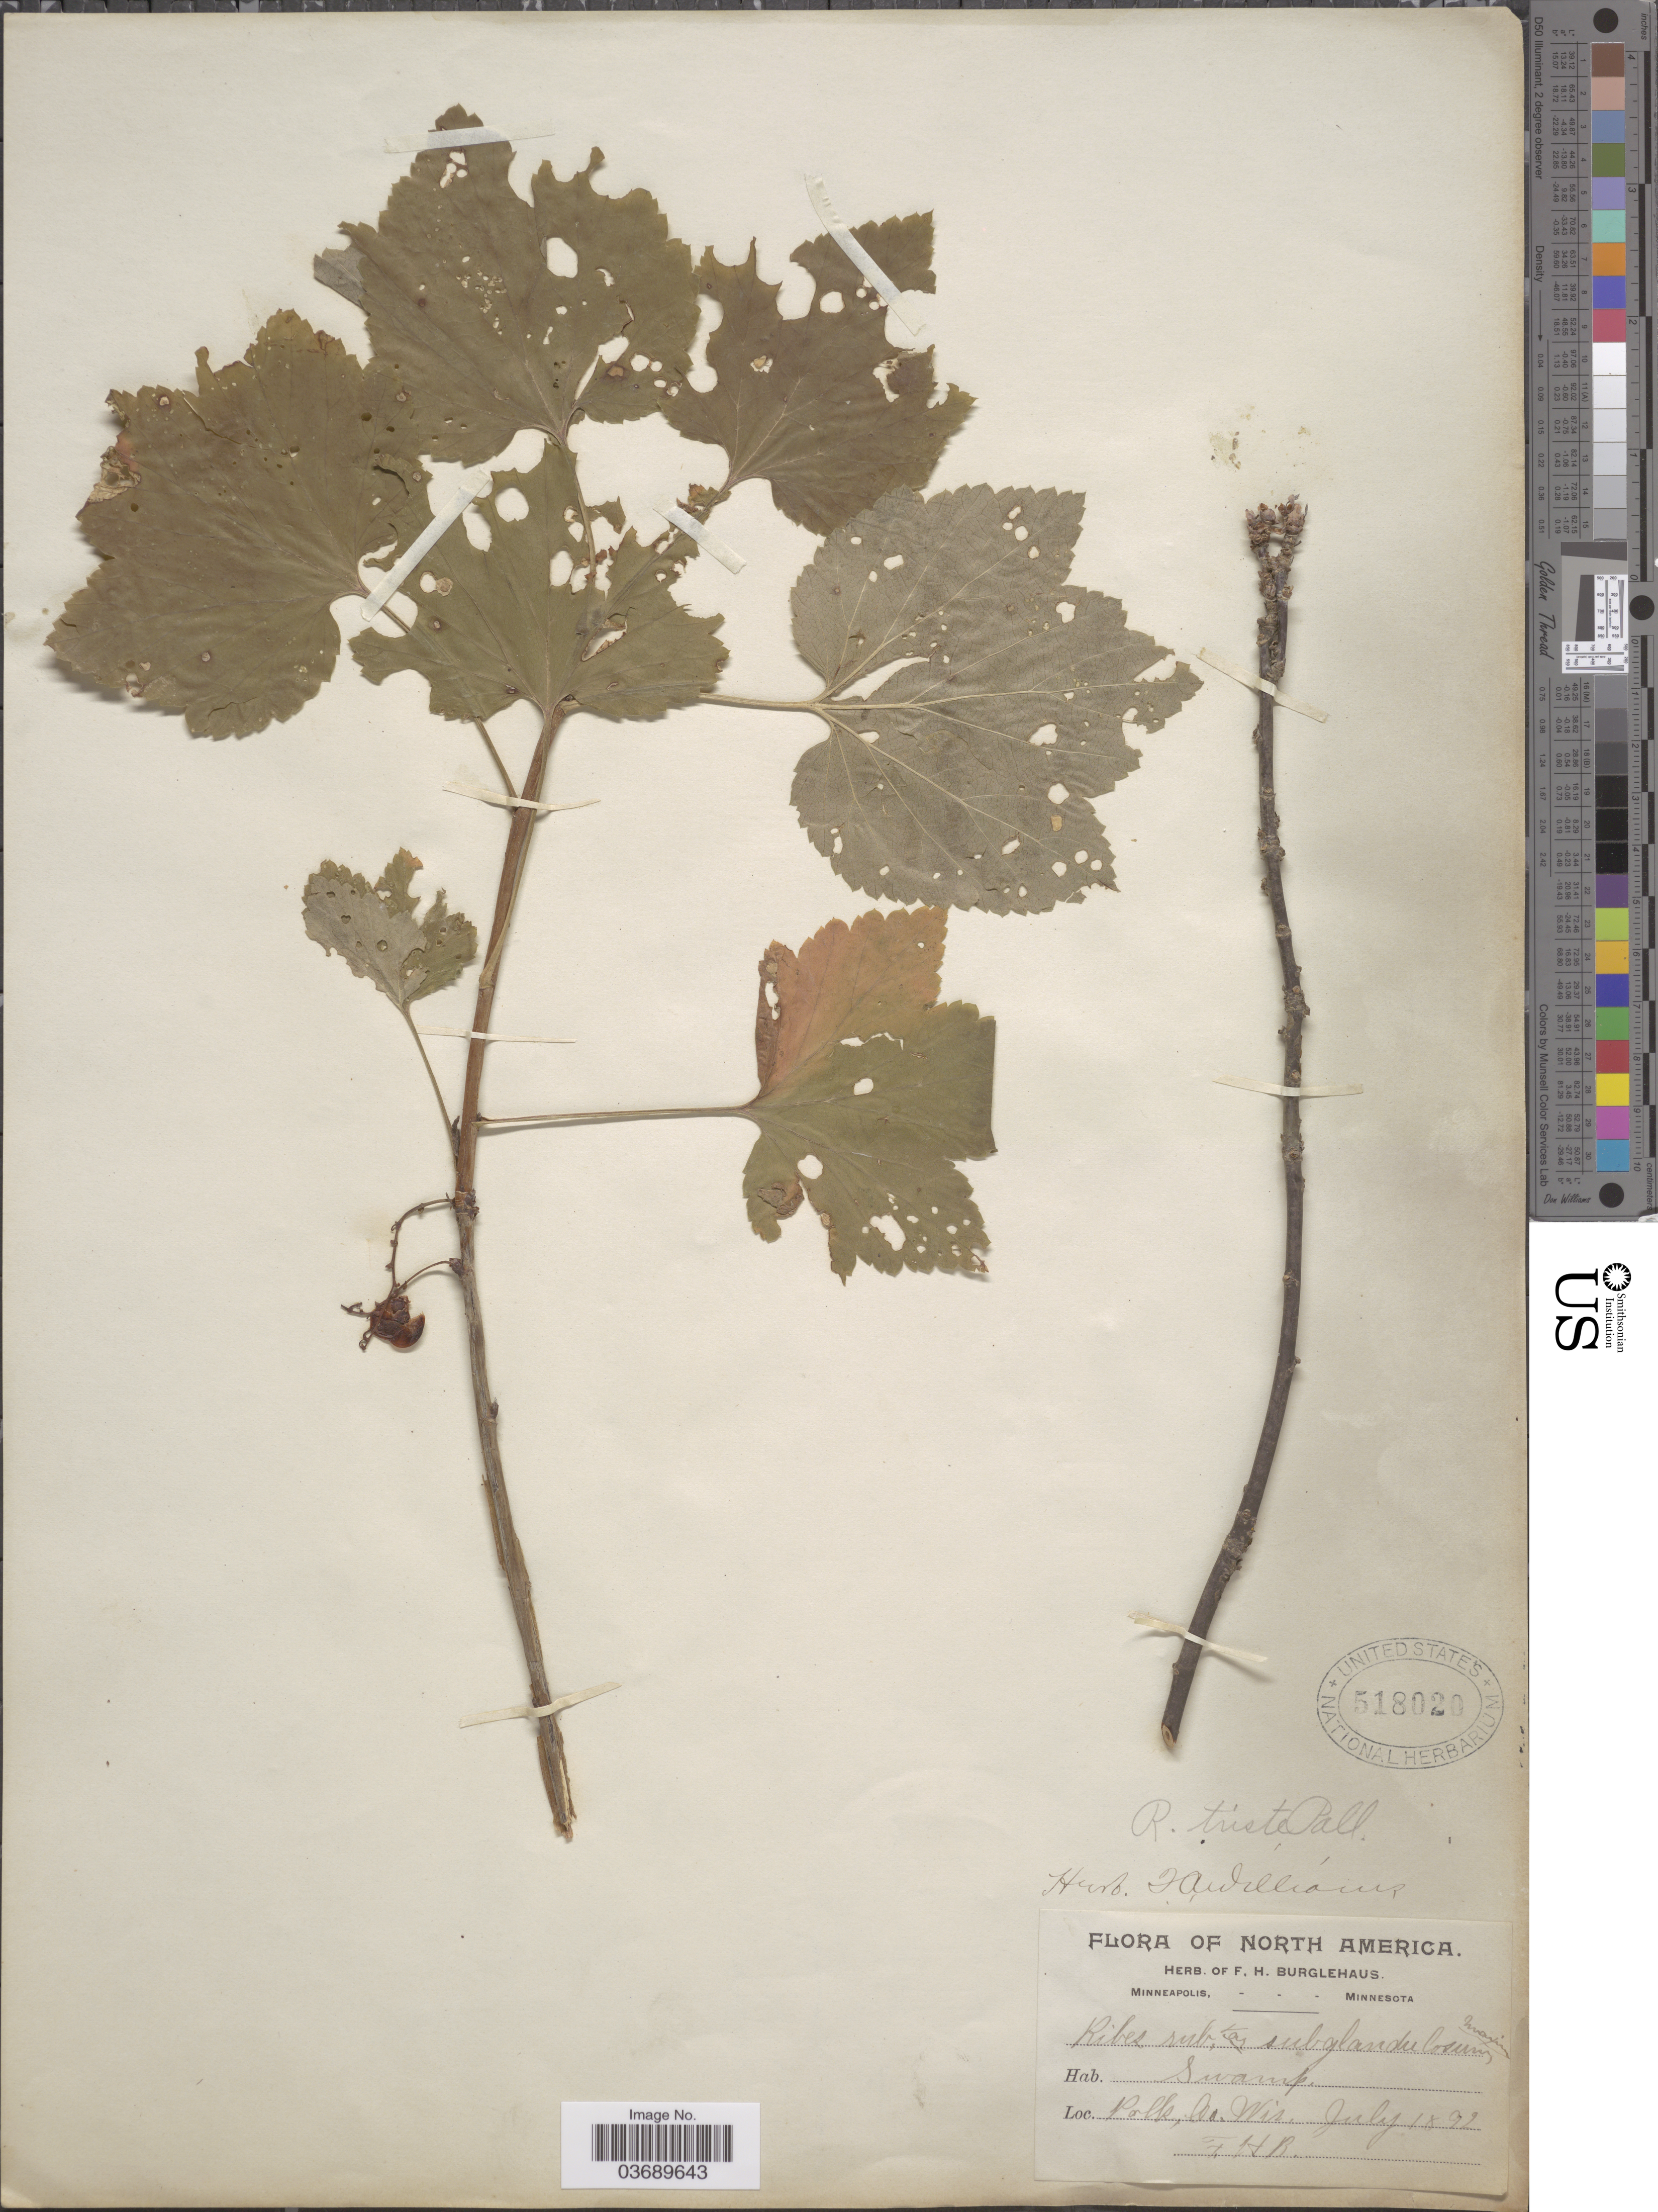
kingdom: Plantae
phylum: Tracheophyta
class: Magnoliopsida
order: Saxifragales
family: Grossulariaceae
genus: Ribes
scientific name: Ribes sp.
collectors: F. Burglehaus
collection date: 1892-07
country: United States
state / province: Wisconsin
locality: Polk Co.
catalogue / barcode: US 518020